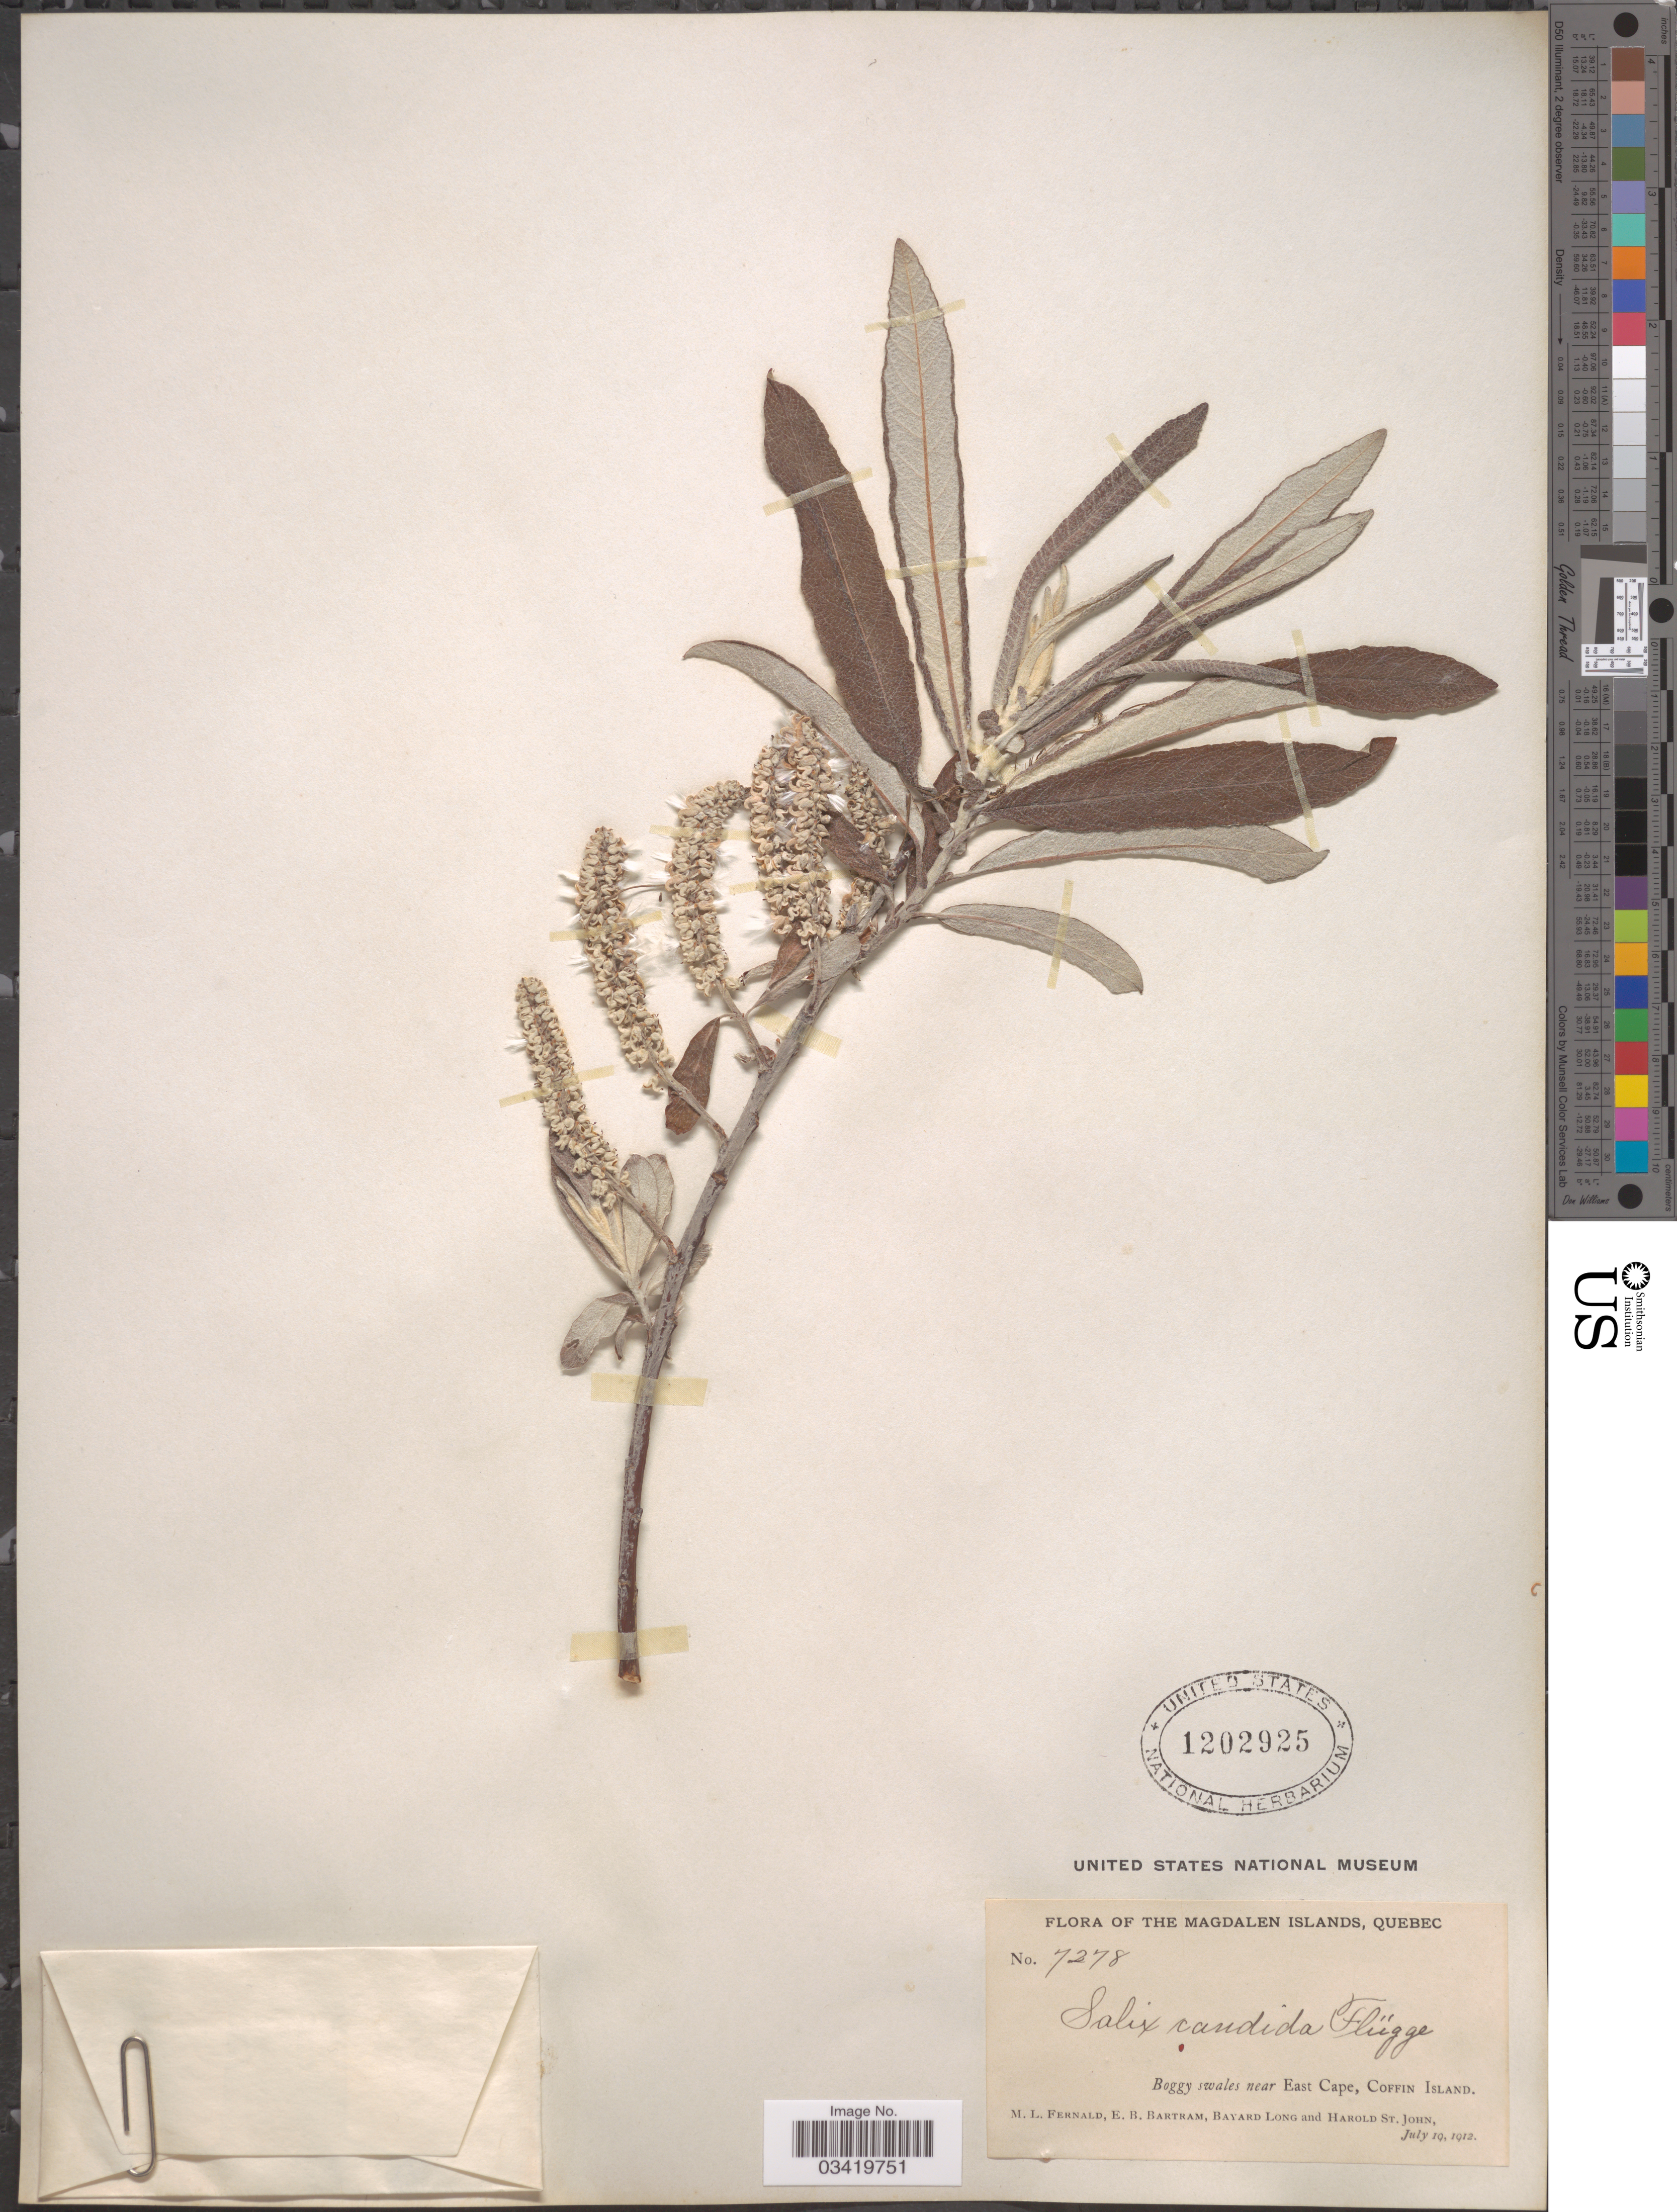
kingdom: Plantae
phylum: Tracheophyta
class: Magnoliopsida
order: Malpighiales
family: Salicaceae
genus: Salix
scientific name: Salix candida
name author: Flüggé ex Willd.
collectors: M. L. Fernald, E. B. Bartram, B. Long & H. St. John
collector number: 7278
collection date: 1912-07-19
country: Canada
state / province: Quebec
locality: The Magdalen Islands. Boggy swales near East Cape, Coffin Island.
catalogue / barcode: US 1202925